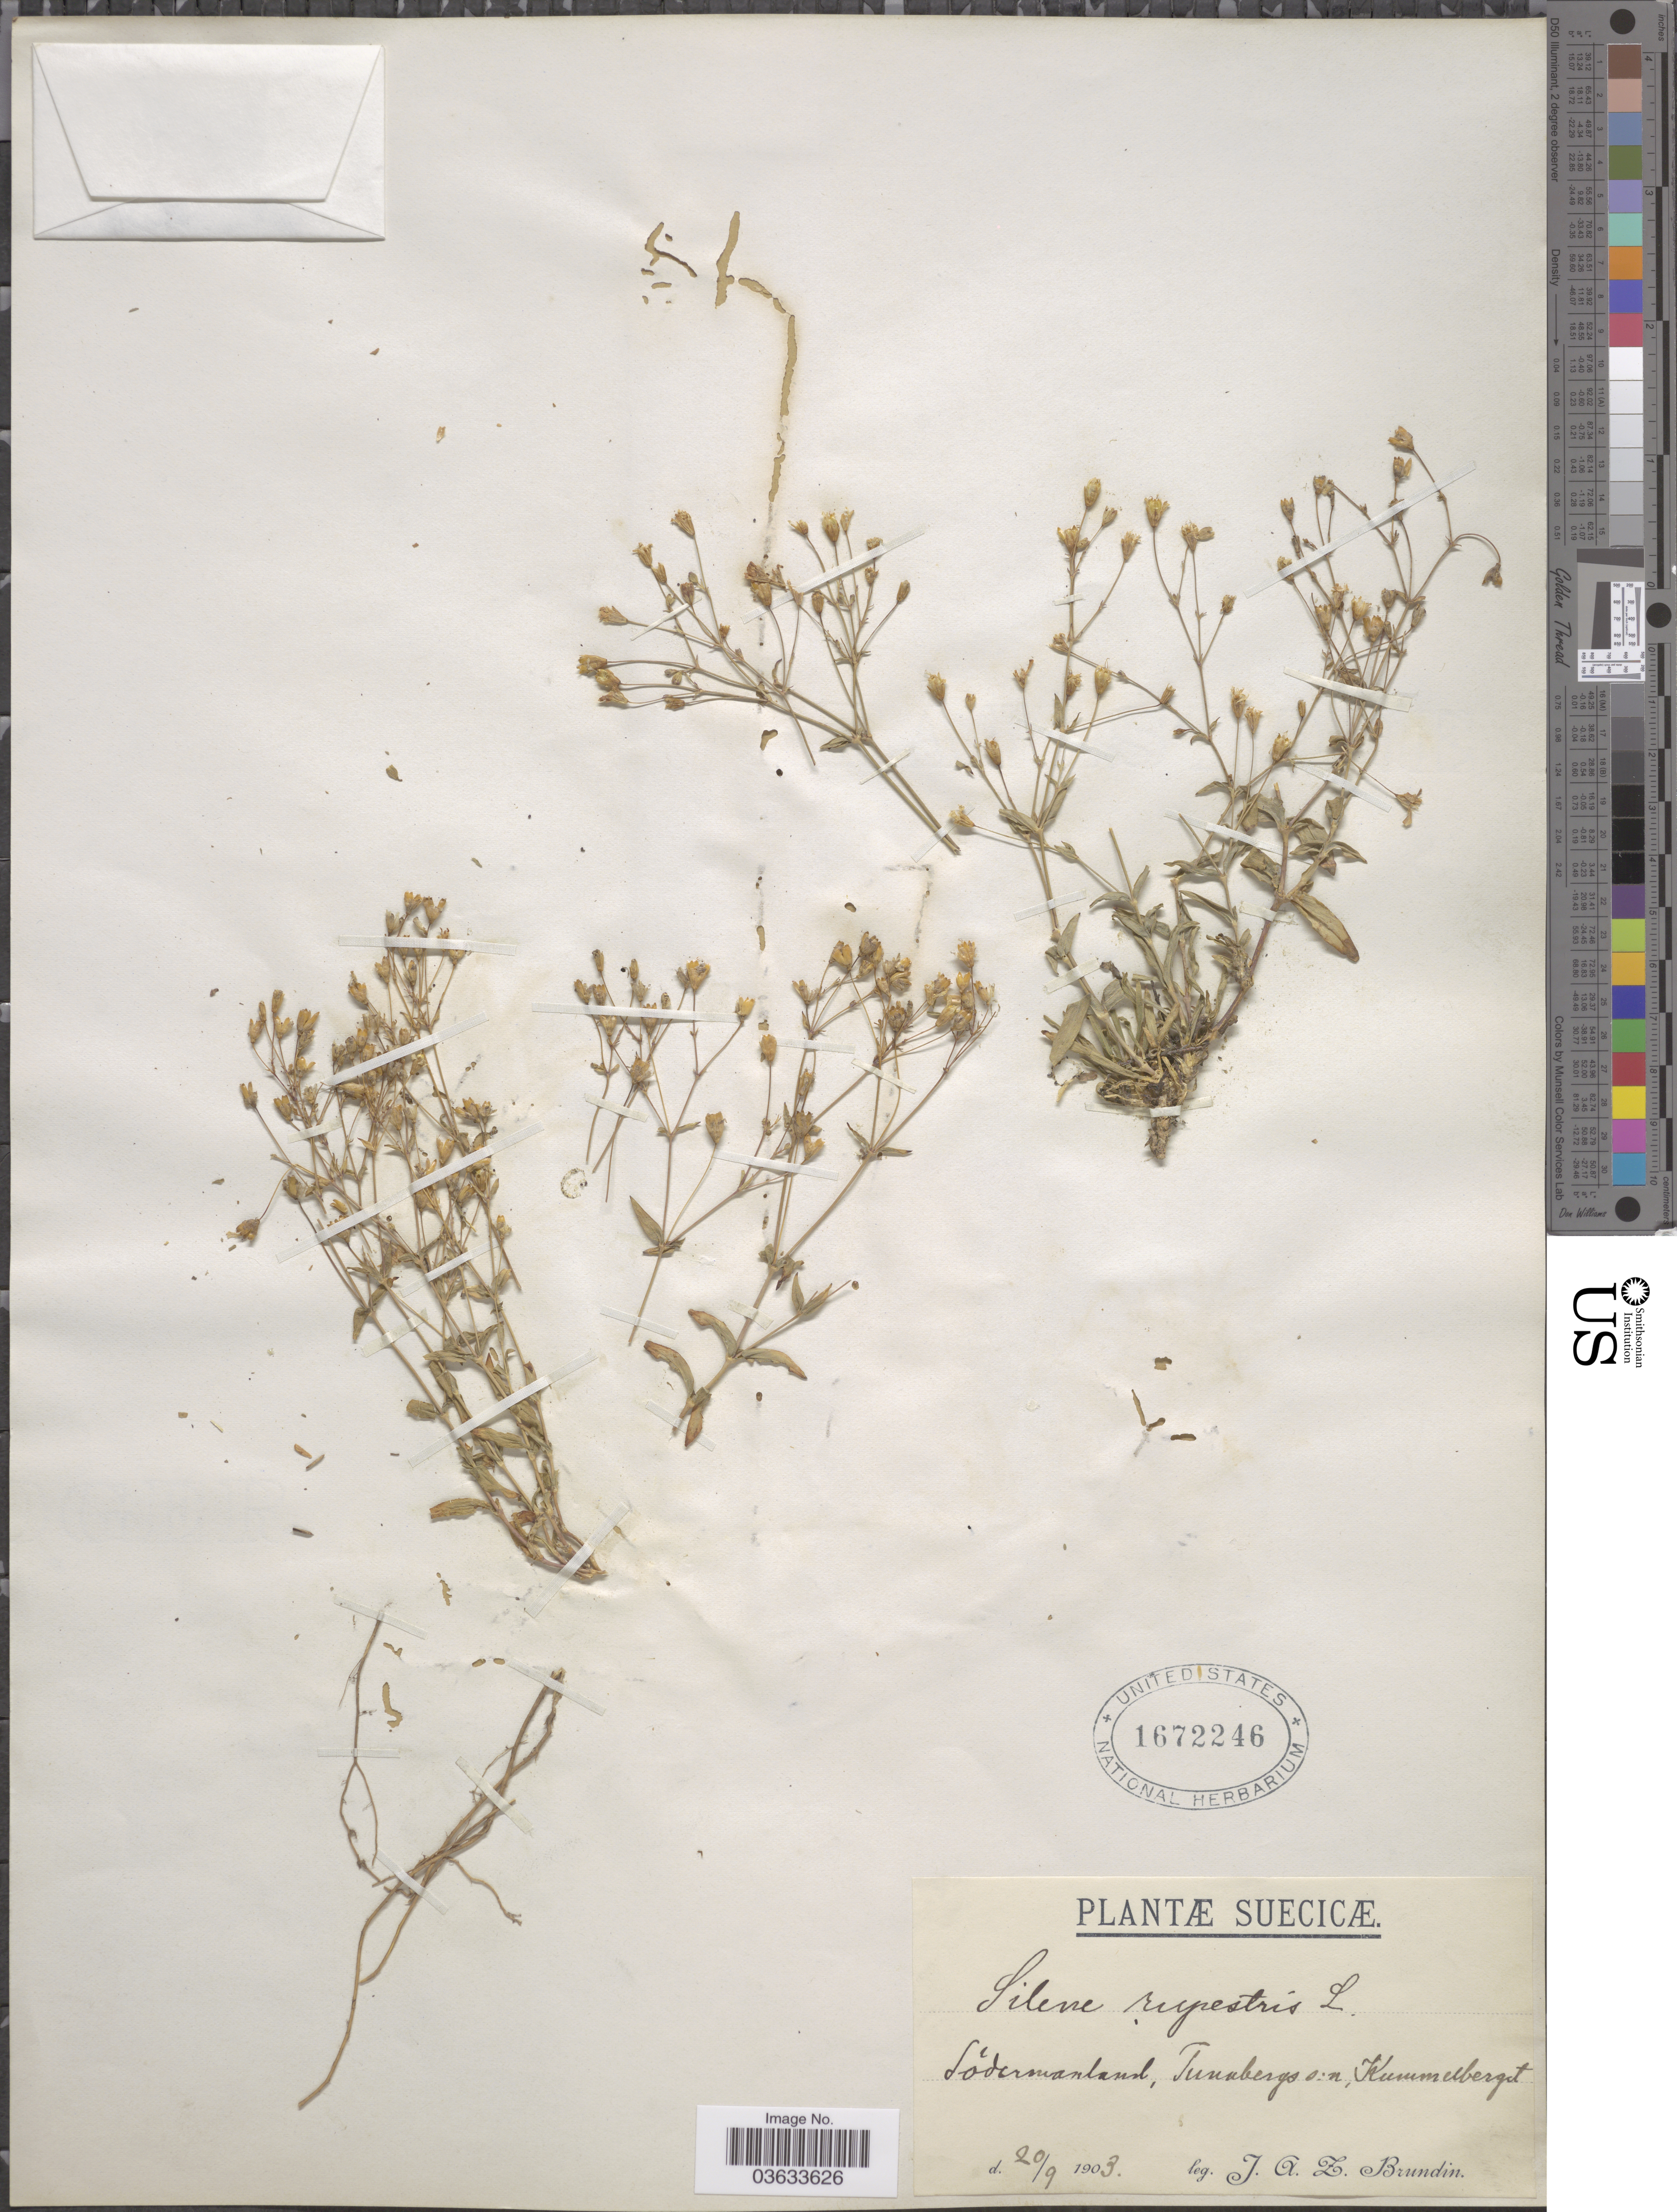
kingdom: Plantae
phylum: Tracheophyta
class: Magnoliopsida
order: Caryophyllales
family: Caryophyllaceae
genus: Atocion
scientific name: Atocion rupestre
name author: (L.) Oxelman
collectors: J. Brundin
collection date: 1903-09-20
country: Sweden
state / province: Sodermanland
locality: Suecicæ. Södermanland, Tunabergs s:n, Kummelberget.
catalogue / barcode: US 1672246